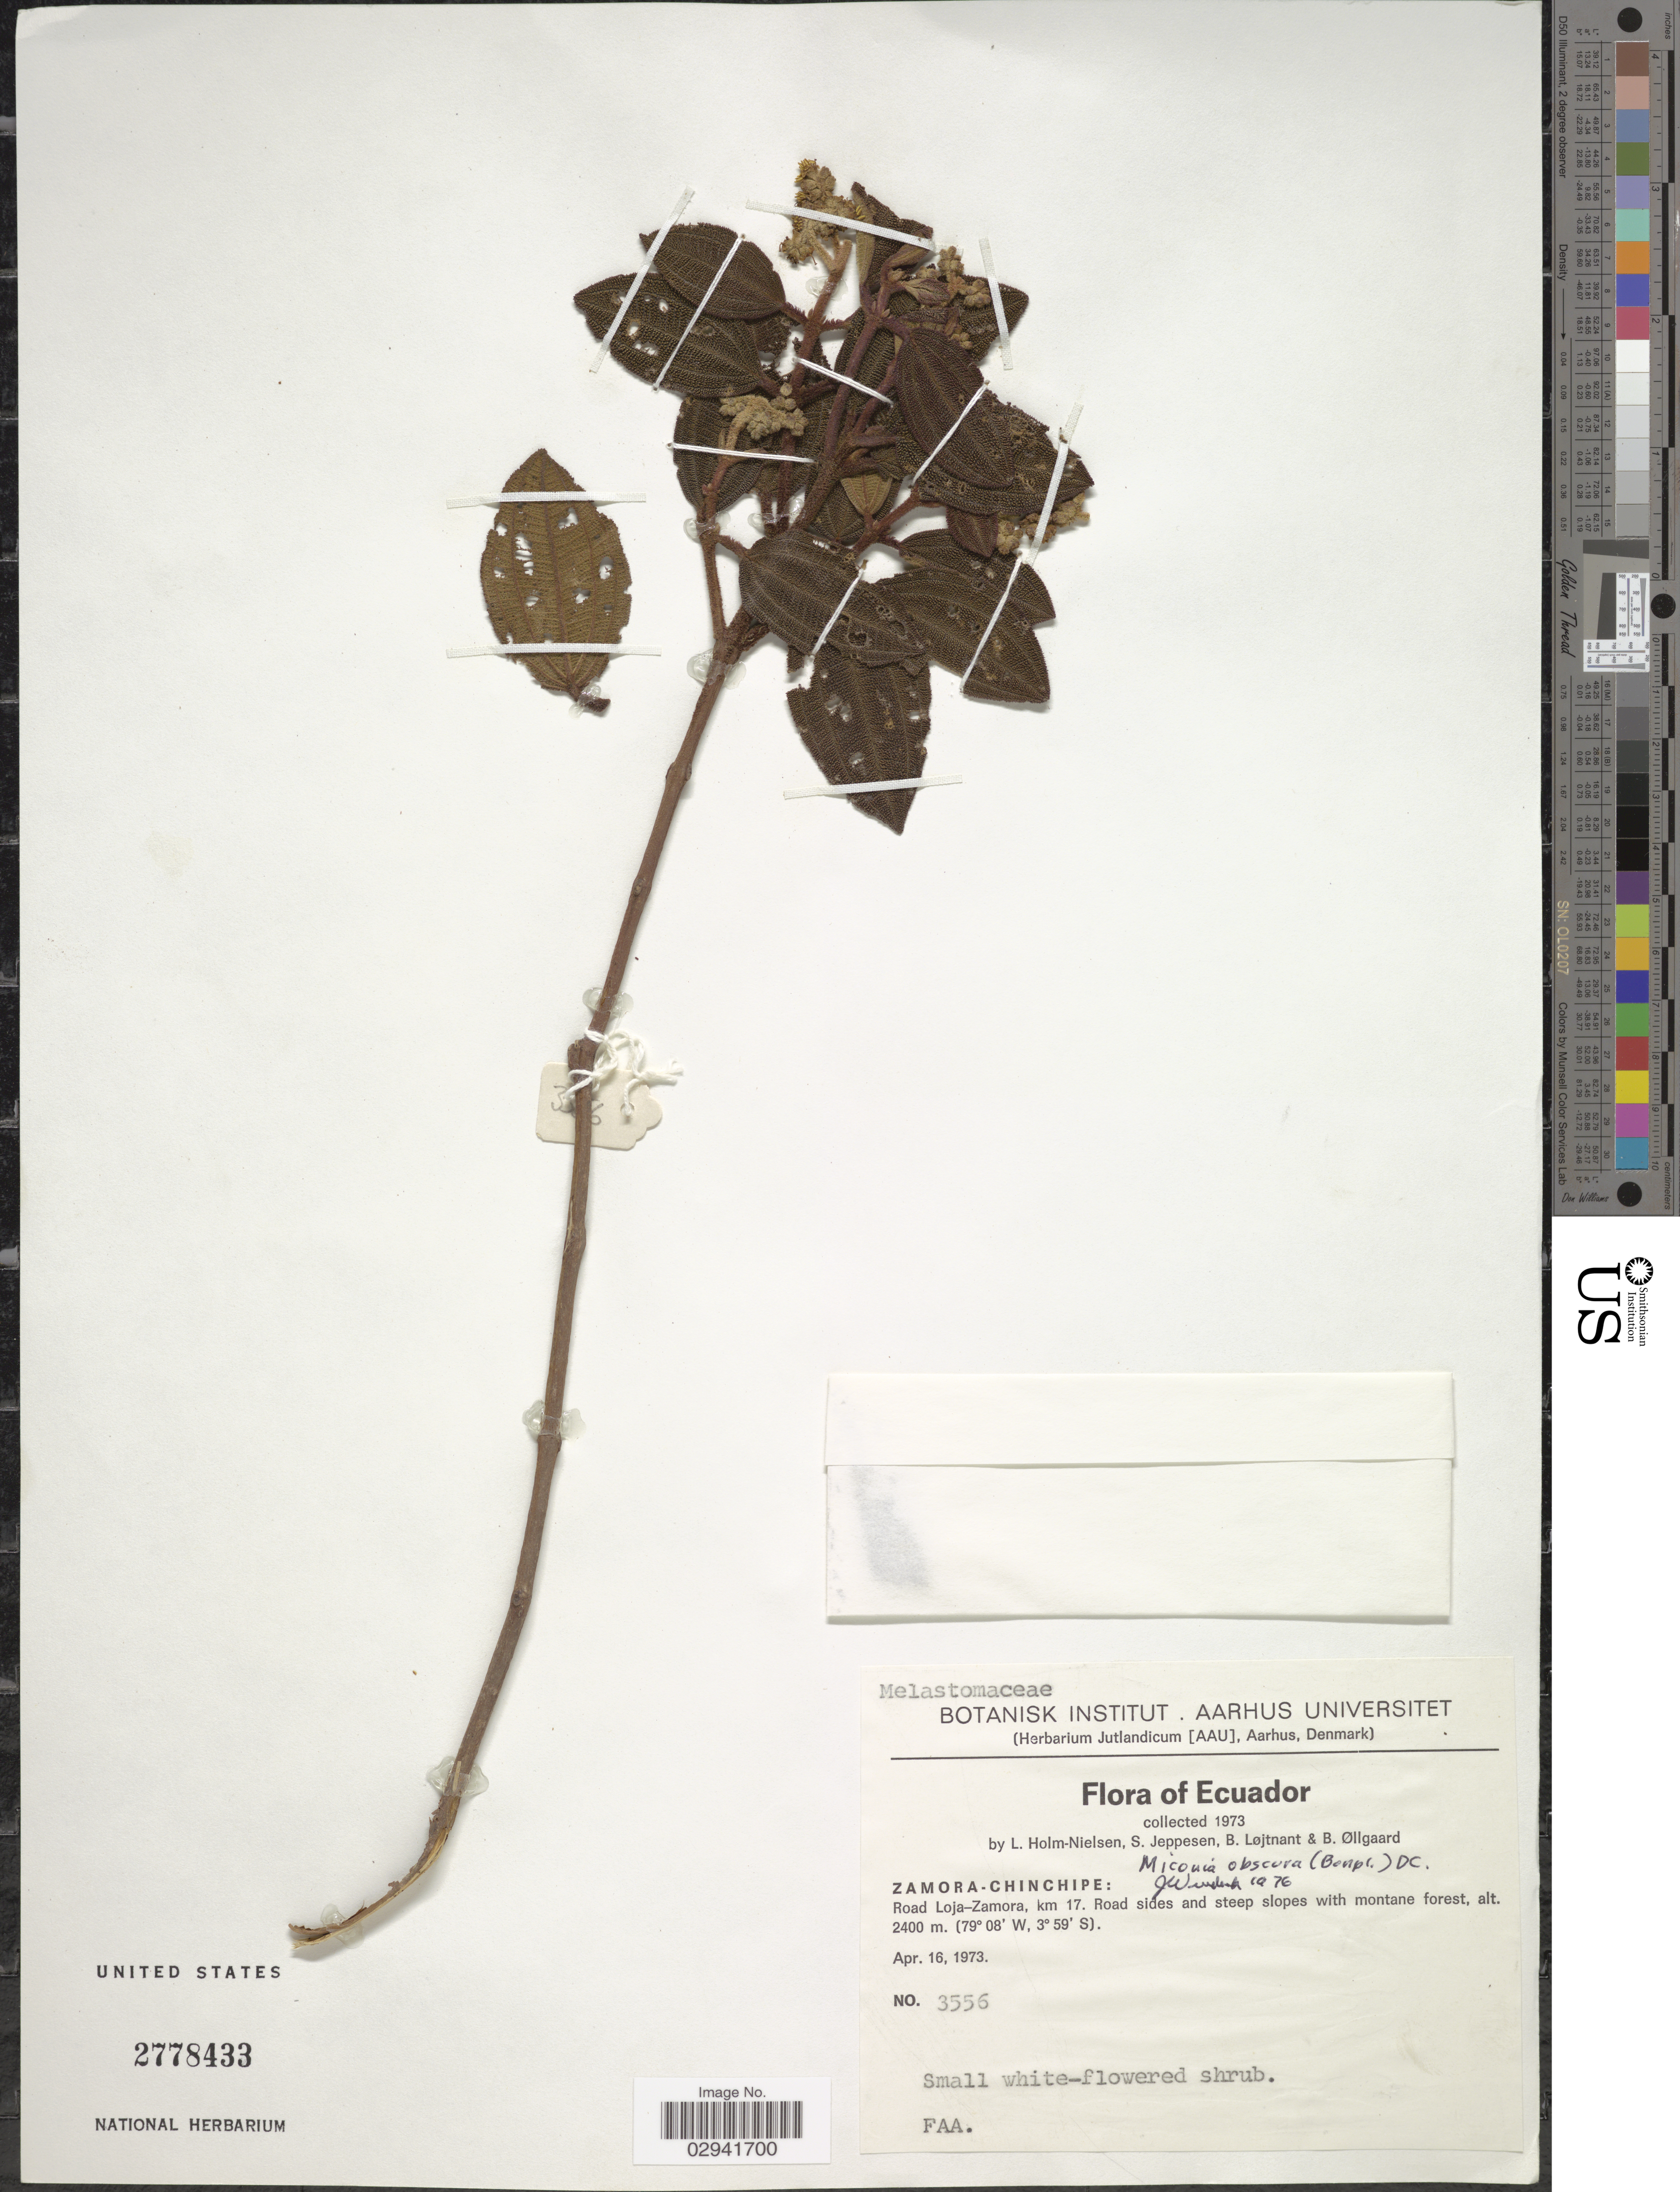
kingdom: Plantae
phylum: Tracheophyta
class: Magnoliopsida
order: Myrtales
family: Melastomataceae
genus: Miconia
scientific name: Miconia obscura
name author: (Bonpl.) Naudin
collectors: L. Holm-Nielsen, S. Jeppesen, B. Löjtnant & B. Øllgaard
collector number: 3556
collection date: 1973-04-16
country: Ecuador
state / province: Zamora-Chinchipe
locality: Road Loja-Zamora, km 17. Road sides and steep slopes with montane forest.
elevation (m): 2400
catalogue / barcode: US 2778433